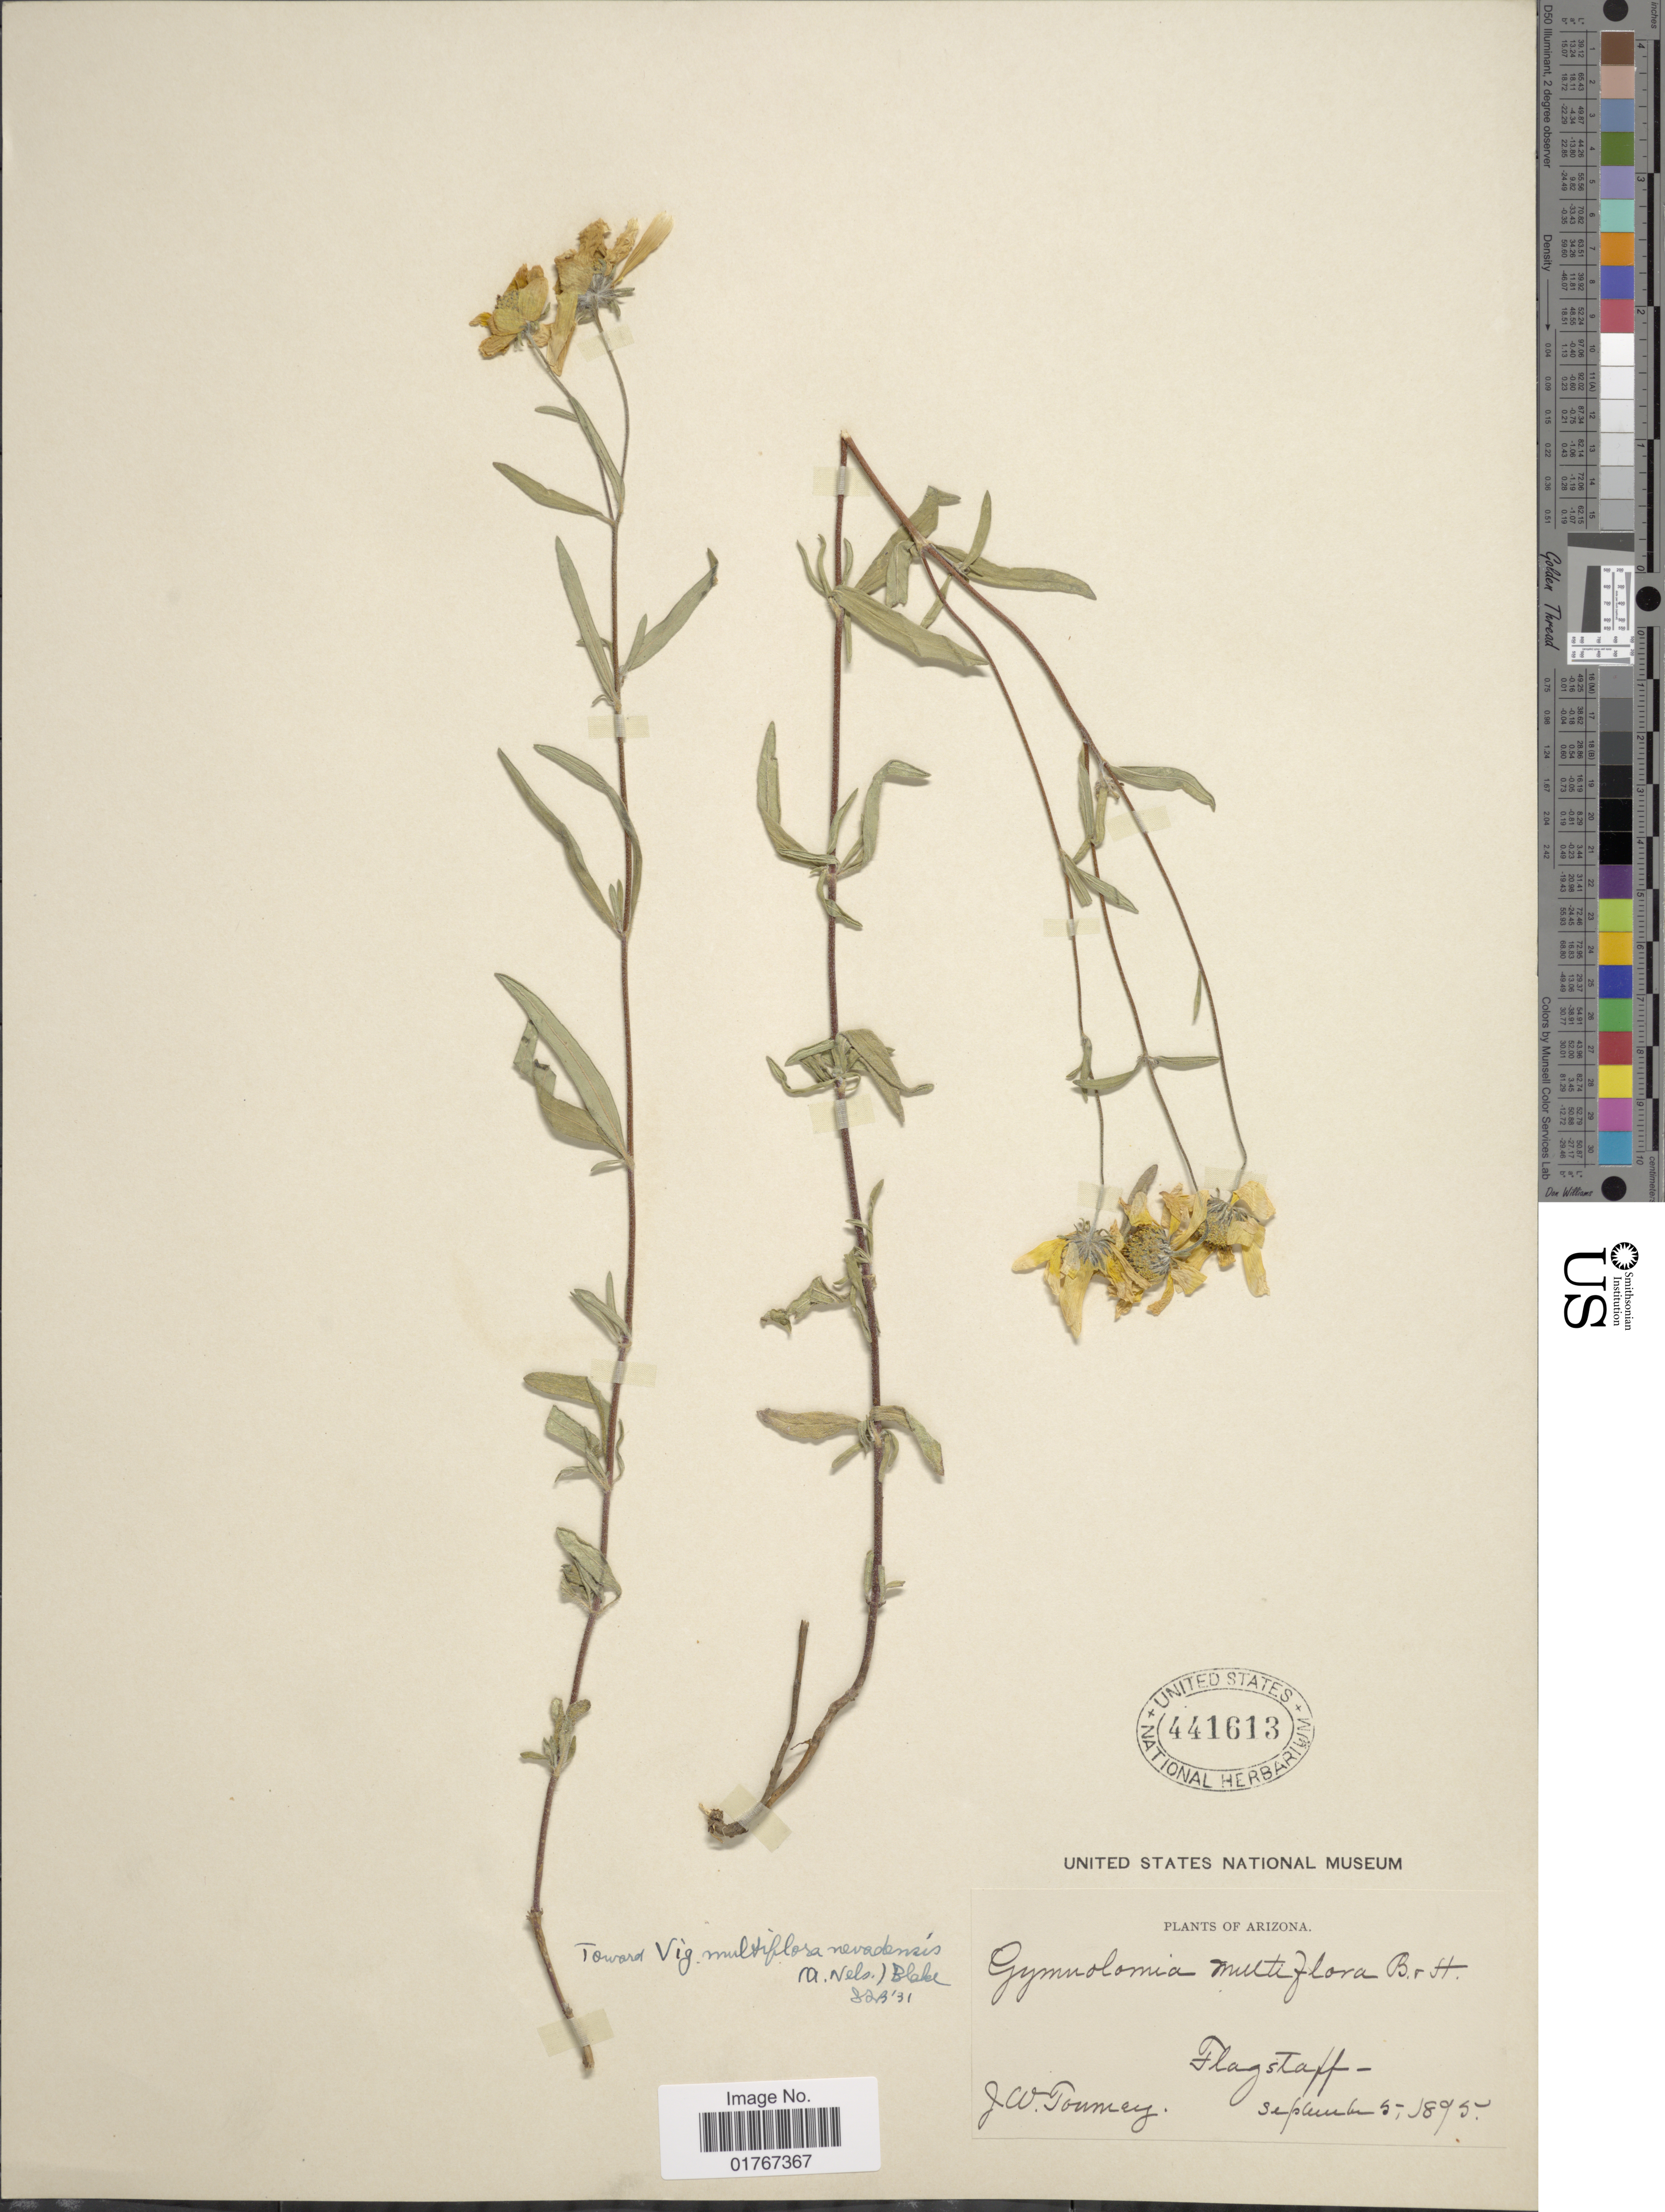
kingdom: Plantae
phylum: Tracheophyta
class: Magnoliopsida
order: Asterales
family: Asteraceae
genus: Heliomeris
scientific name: Heliomeris multiflora var. nevadensis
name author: (A. Nelson) Blake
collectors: J. Tourney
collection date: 1895-09-05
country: United States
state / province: Arizona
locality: Flagstaff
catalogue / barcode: US 441613